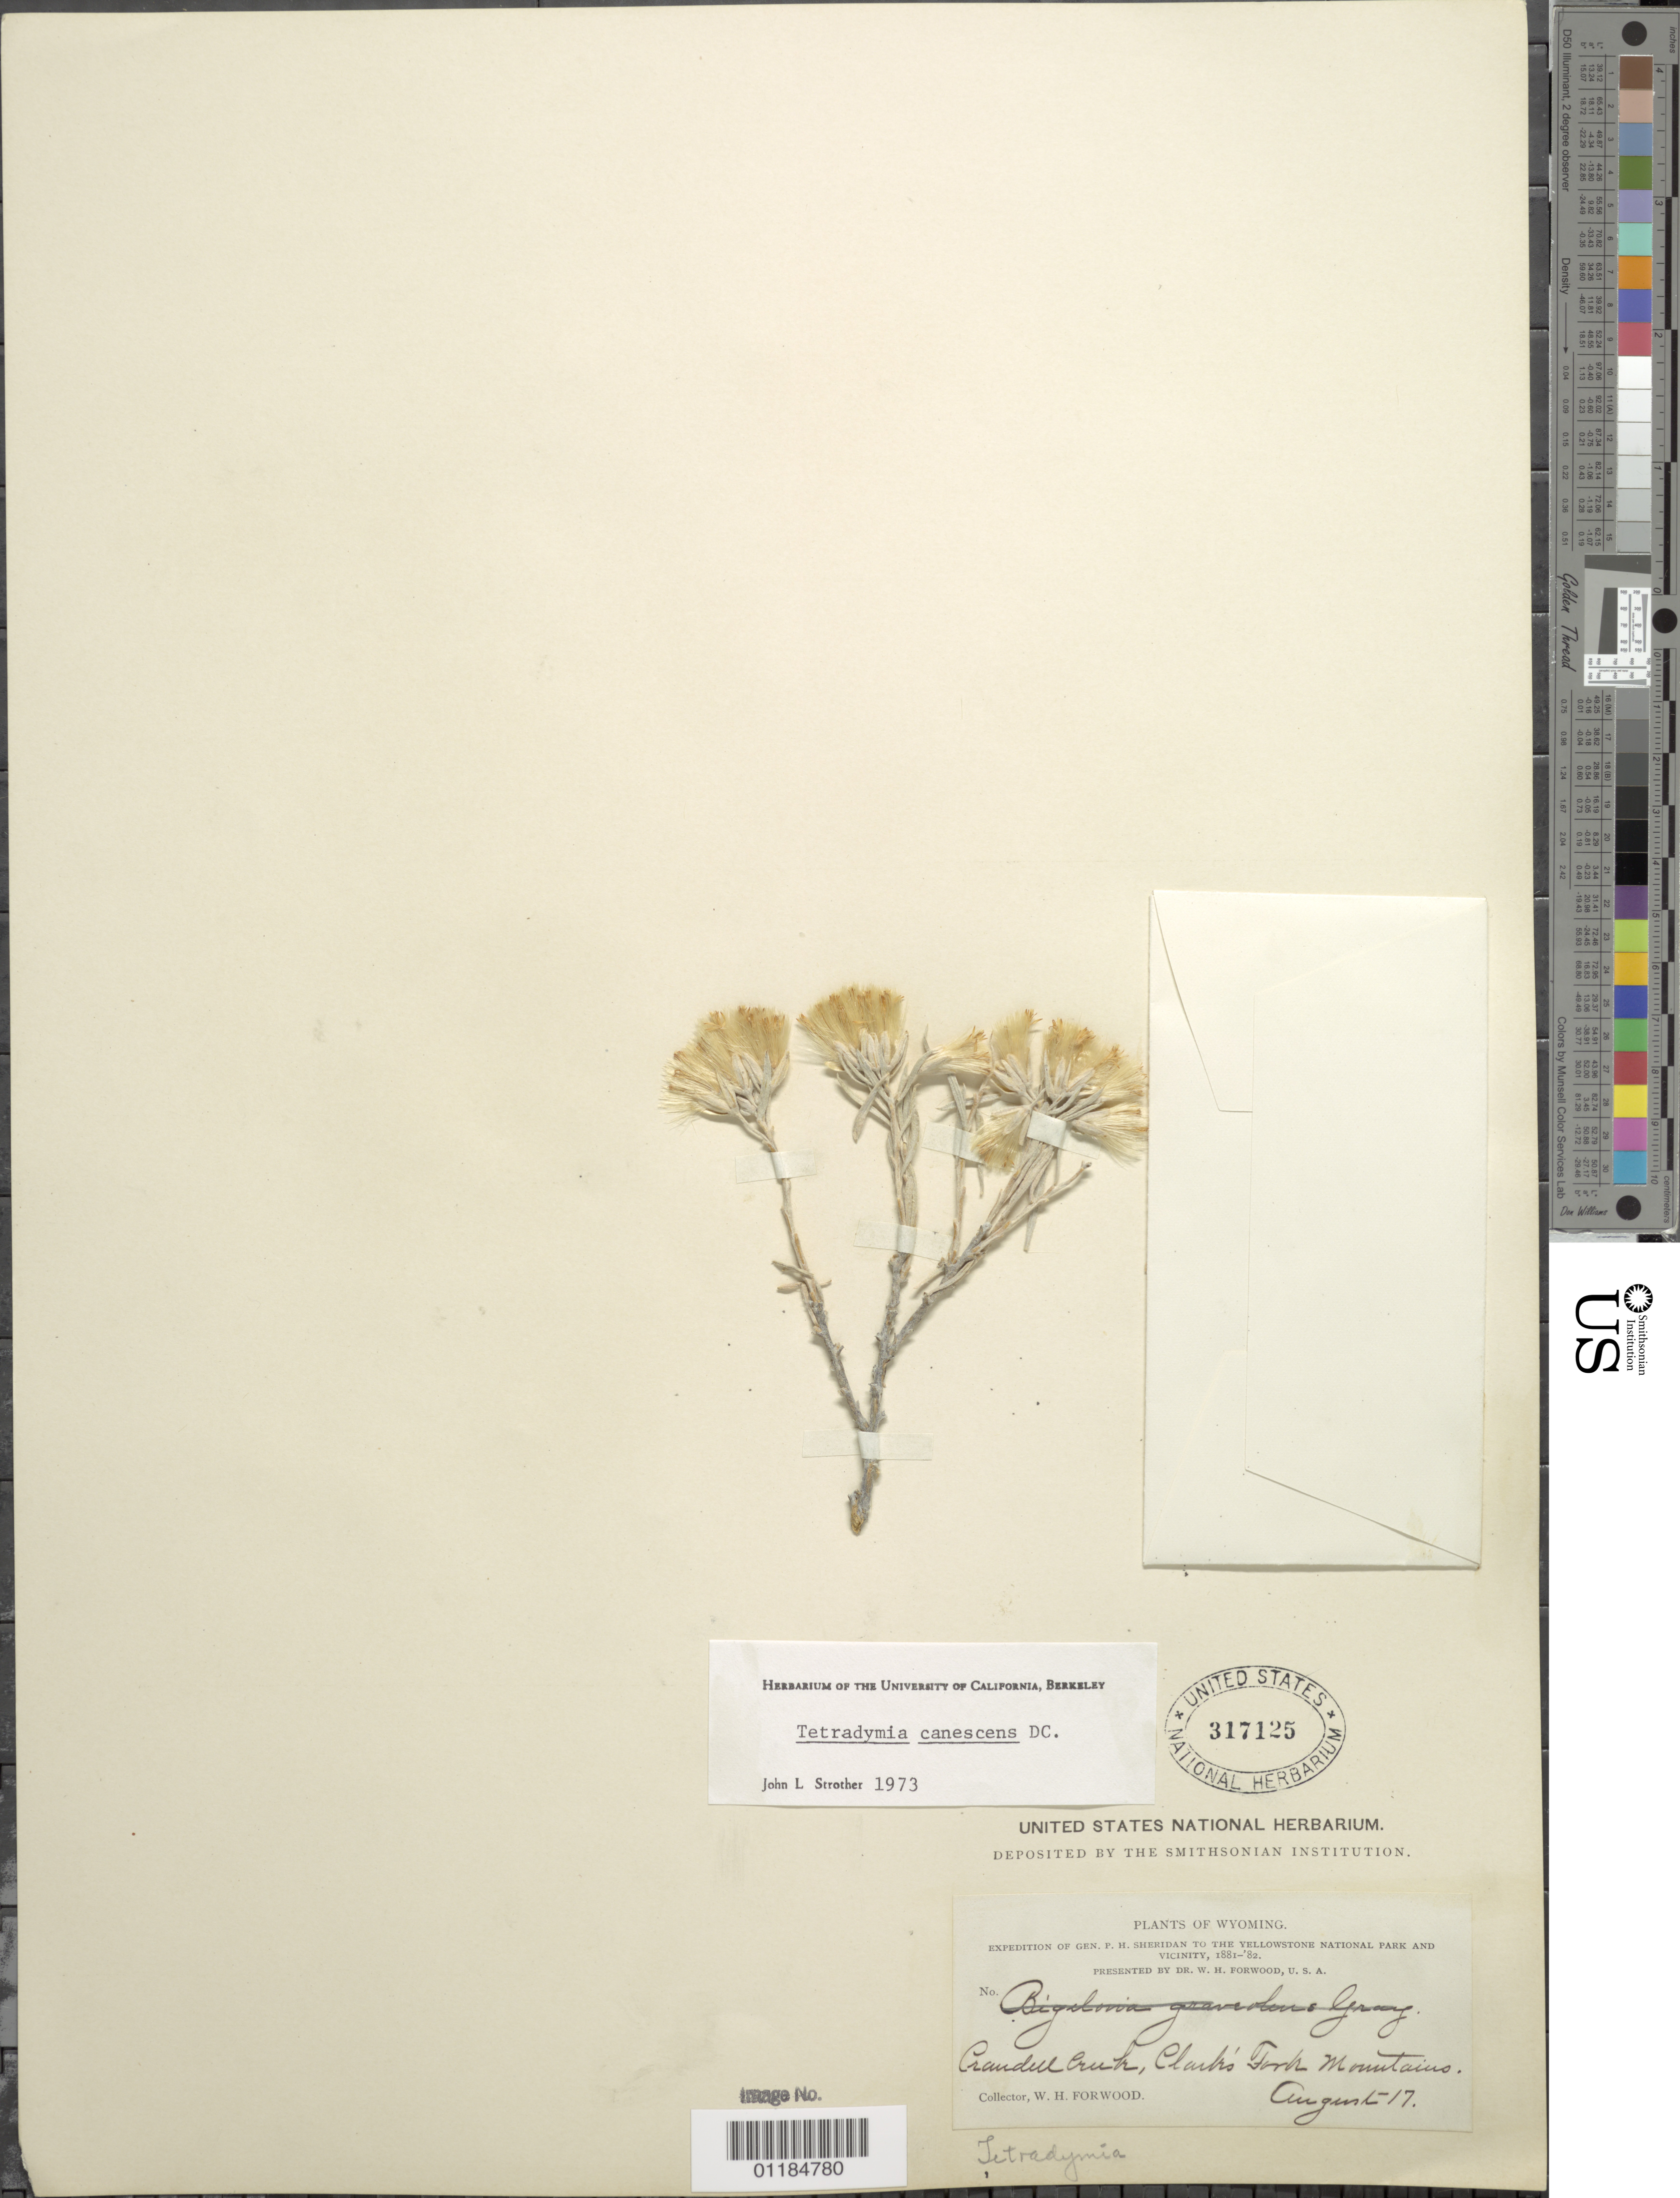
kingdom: Plantae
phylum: Tracheophyta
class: Magnoliopsida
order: Asterales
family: Asteraceae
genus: Tetradymia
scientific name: Tetradymia canescens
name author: DC.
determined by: Strother, J. L., (UC), University of California Berkeley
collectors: W. Forwood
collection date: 1881-08-17 or 1882-08-17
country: United States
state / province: Wyoming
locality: Crandall Creek, Clark's Fork Mountains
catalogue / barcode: US 317125